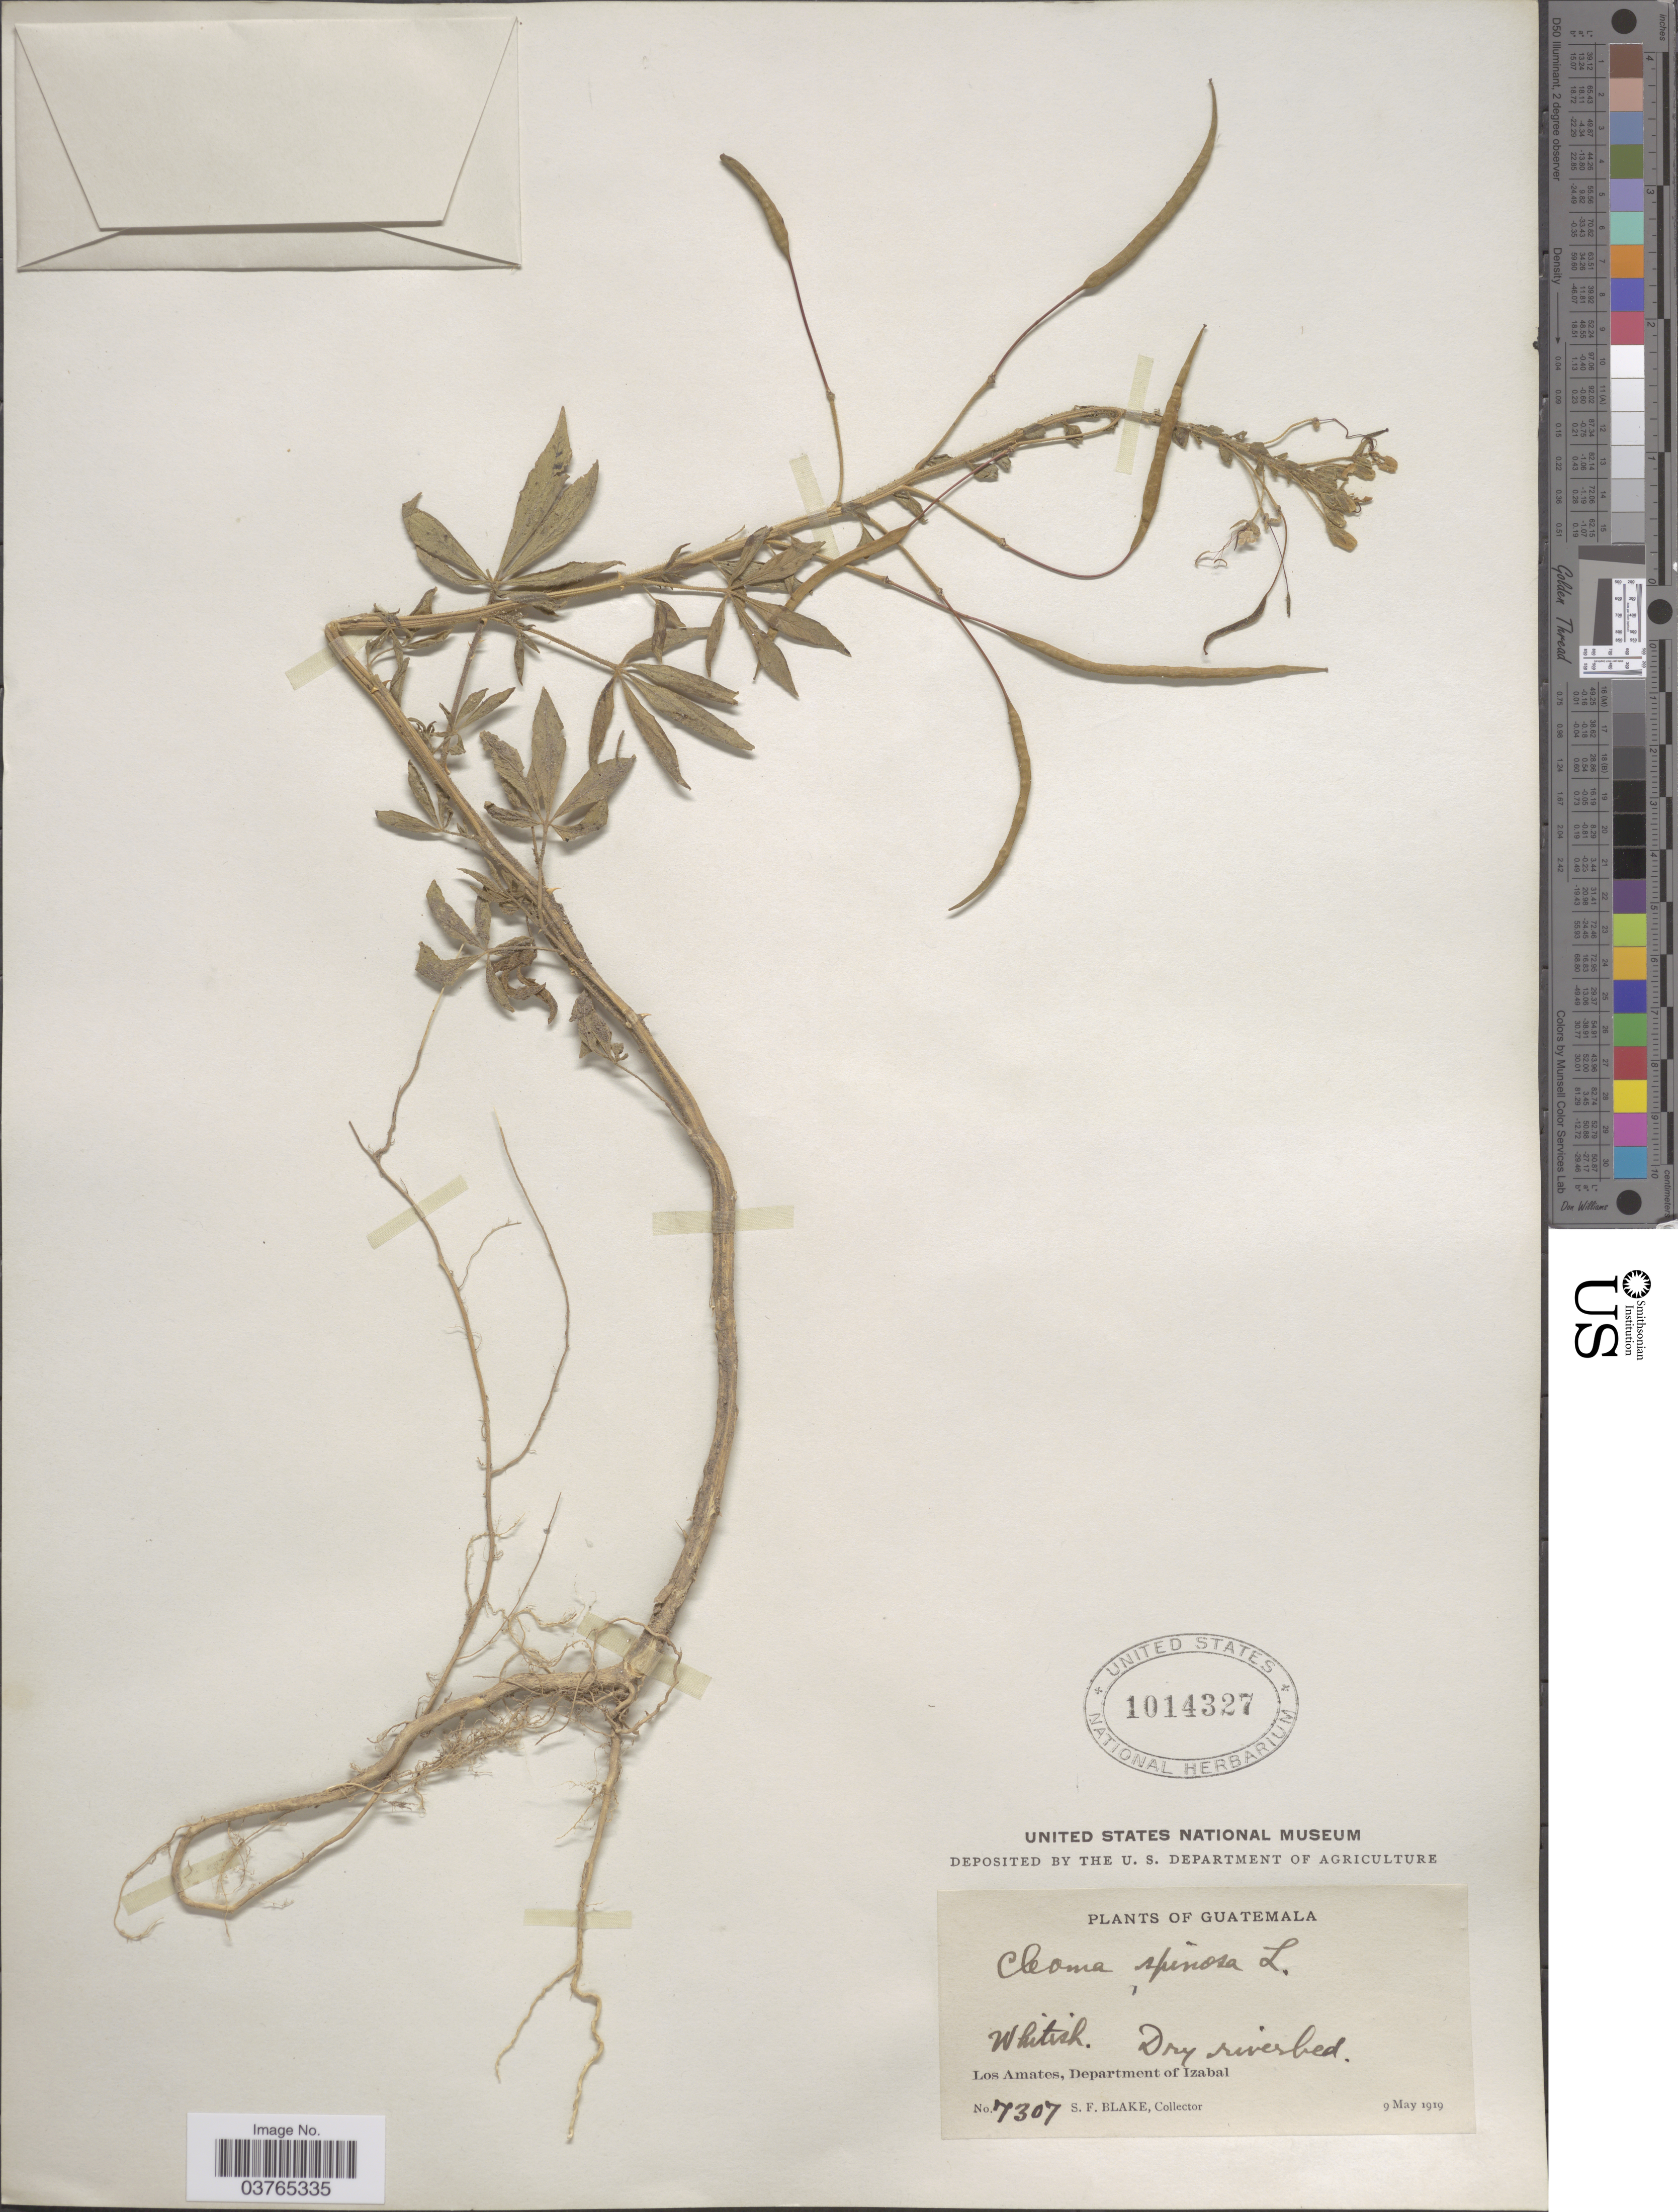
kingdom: Plantae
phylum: Tracheophyta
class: Magnoliopsida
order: Brassicales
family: Cleomaceae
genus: Tarenaya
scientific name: Tarenaya spinosa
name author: (Jacq.) Raf.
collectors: S. Blake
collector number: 7307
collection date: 1919-05-09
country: Guatemala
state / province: Izabal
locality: Los Amates, Department of Izabal.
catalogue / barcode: US 1014327